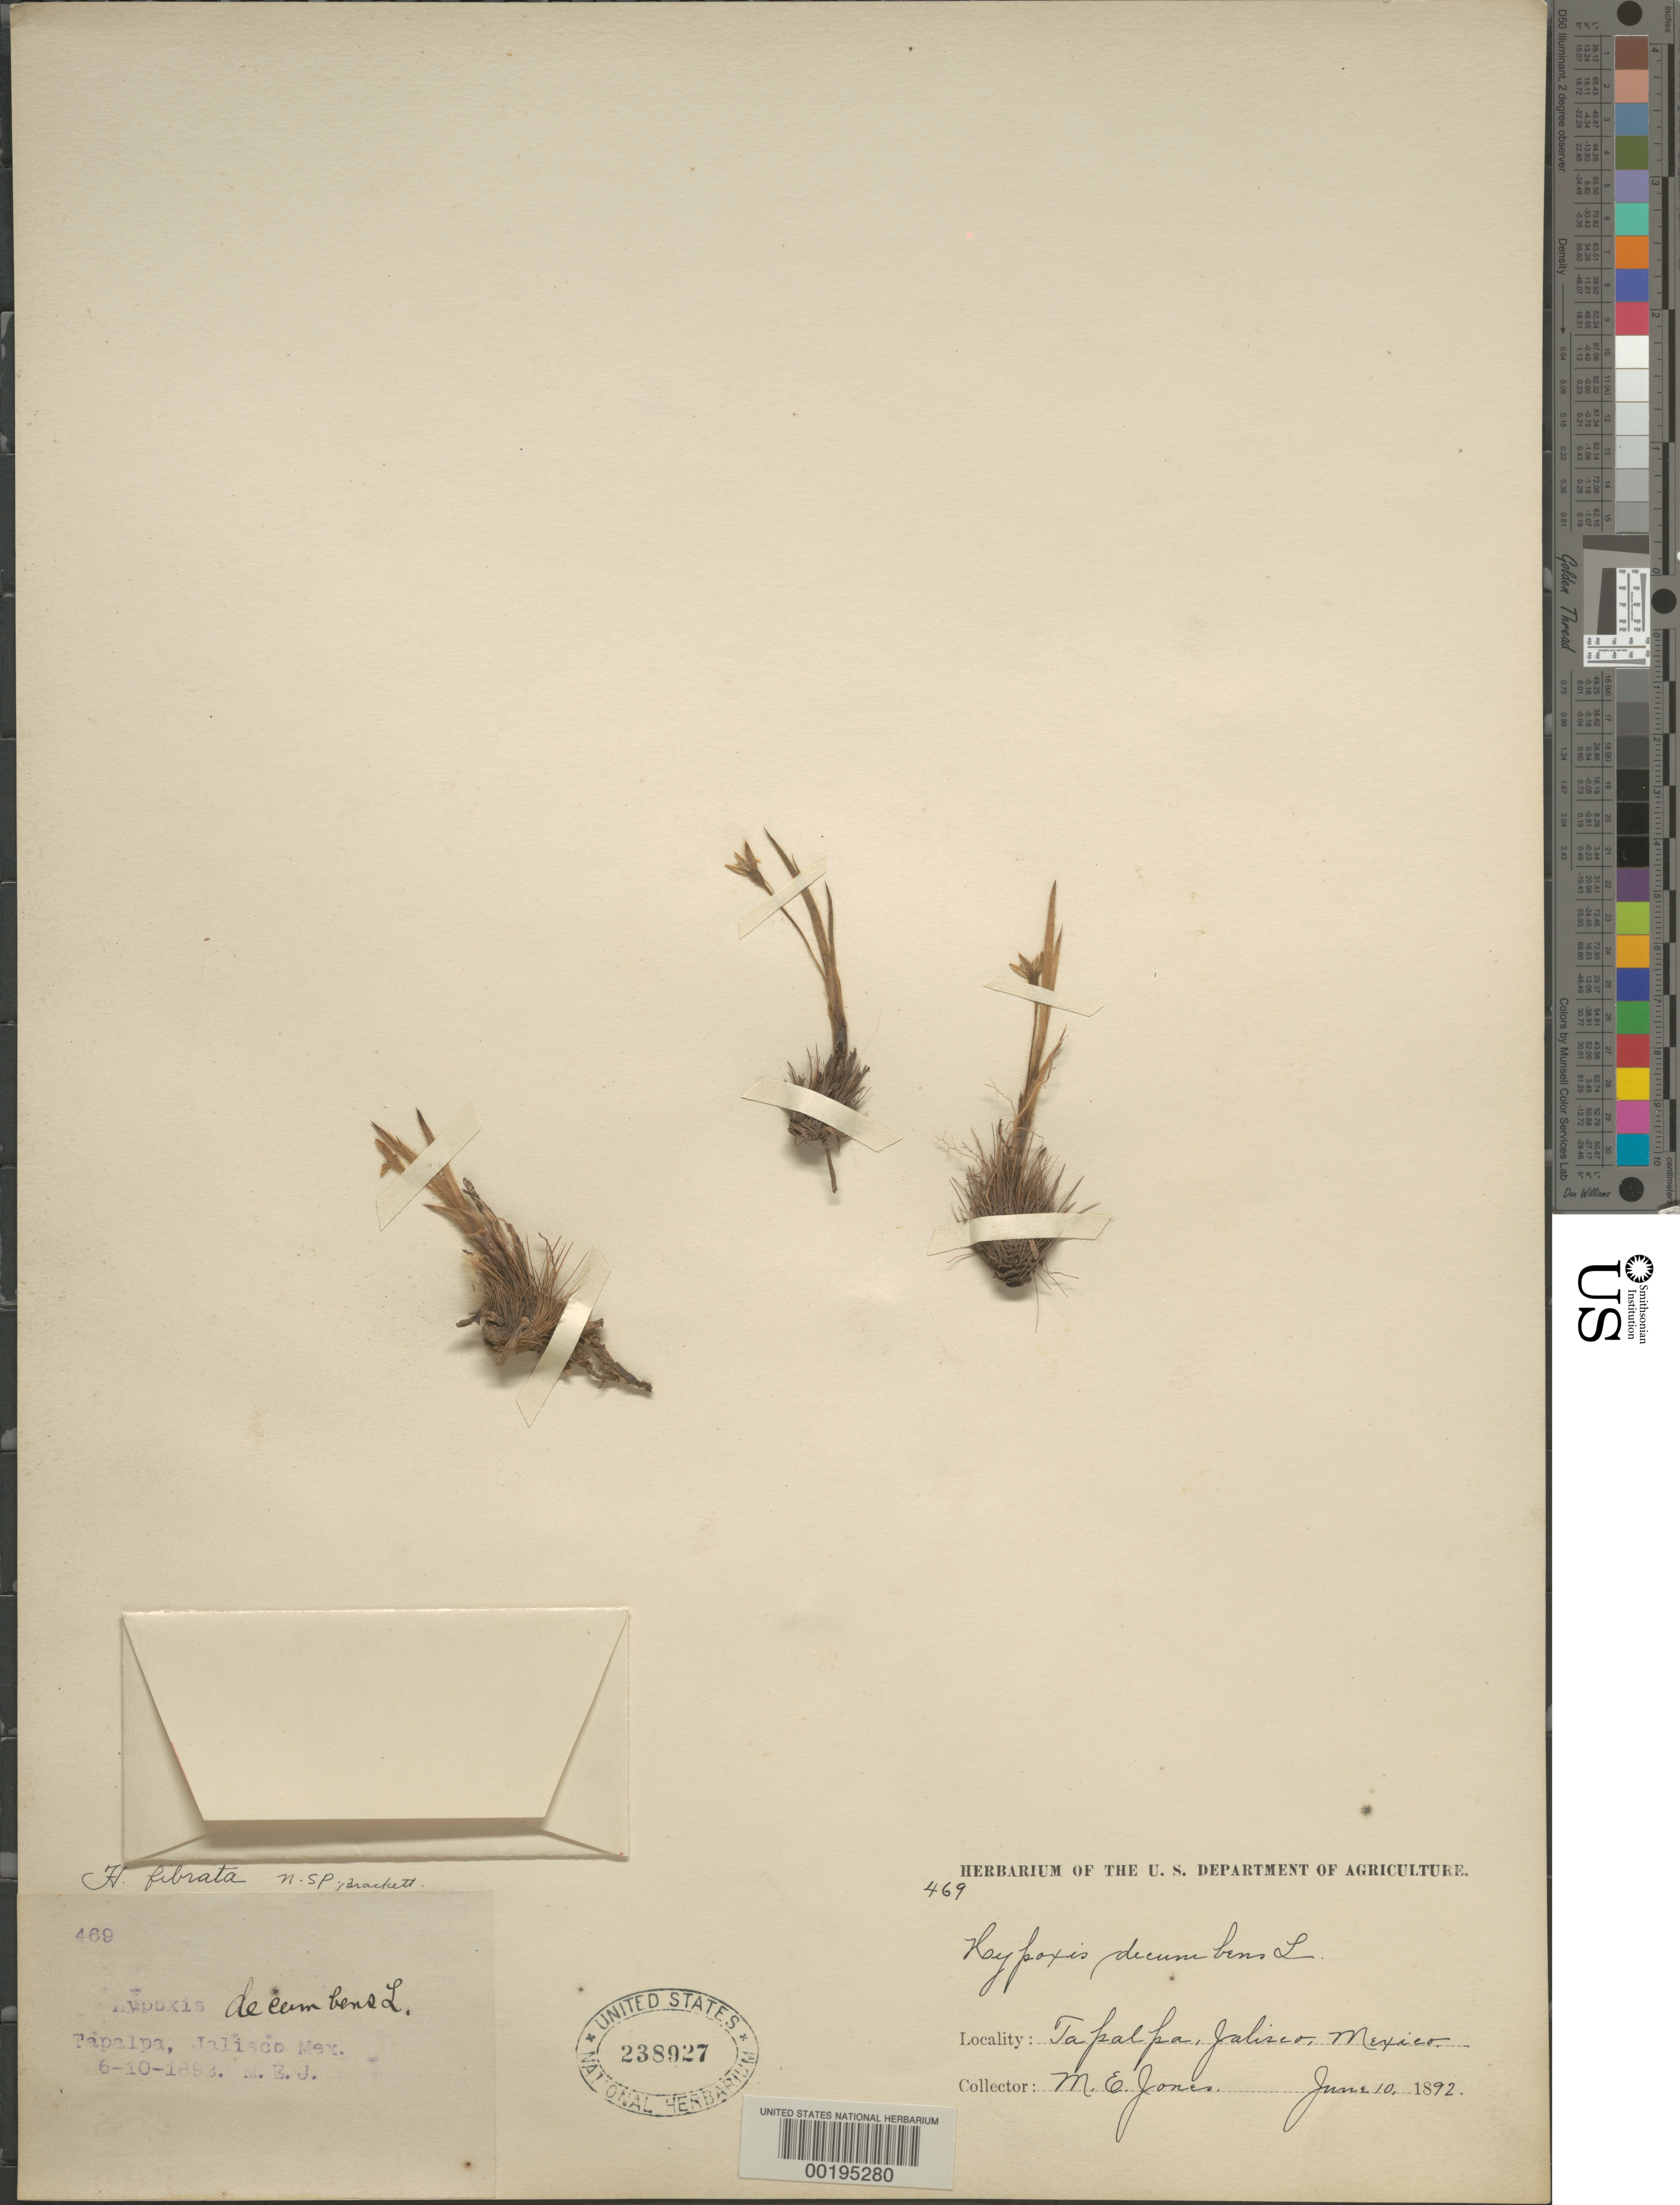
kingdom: Plantae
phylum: Tracheophyta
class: Liliopsida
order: Asparagales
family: Hypoxidaceae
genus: Hypoxis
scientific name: Hypoxis fibrata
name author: Brackett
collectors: M. E. Jones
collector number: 469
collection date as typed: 10 Jun 1892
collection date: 1892-06-10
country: Mexico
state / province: Jalisco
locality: Tapalpa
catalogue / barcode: US 238927